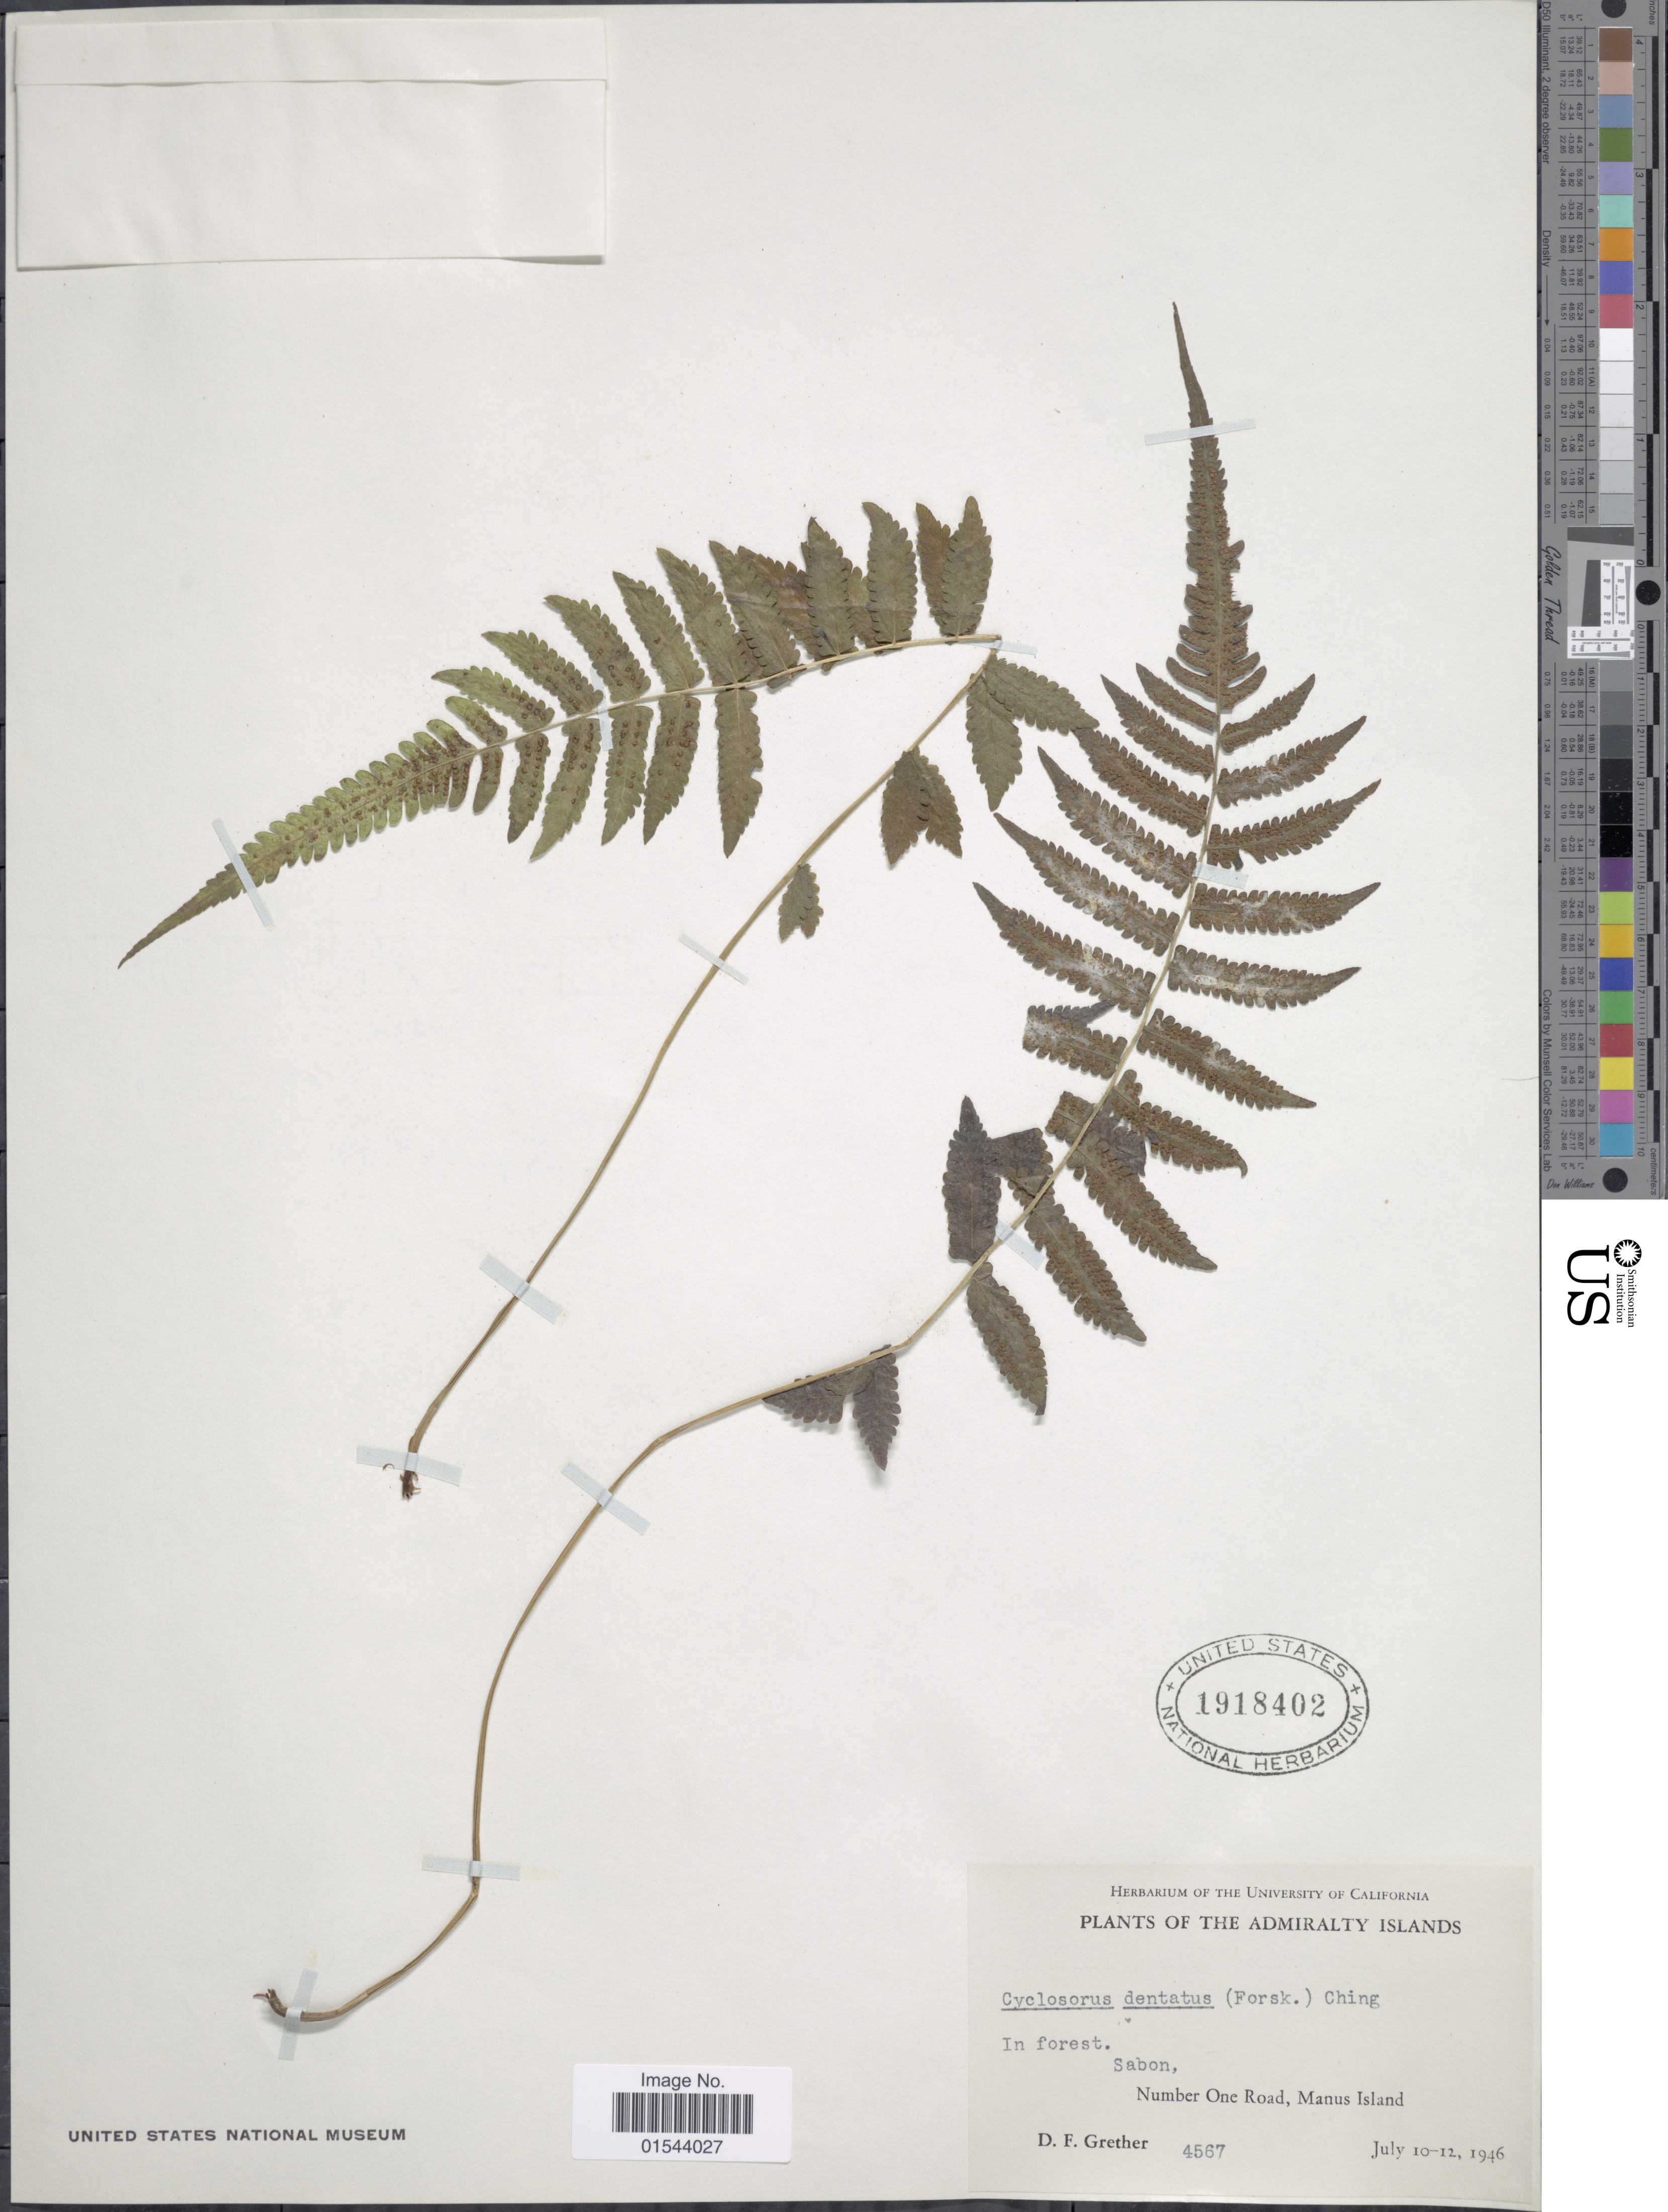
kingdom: Plantae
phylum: Tracheophyta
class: Polypodiopsida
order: Polypodiales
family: Thelypteridaceae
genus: Christella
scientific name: Christella dentata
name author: (Forssk.) Brownsey & Jermy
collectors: D. F. Grether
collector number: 4567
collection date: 1946-07-10/1946-07-12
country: Papua New Guinea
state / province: Manus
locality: The Admiralty Islands, In forest. Sabon, Number One Road, Manus Island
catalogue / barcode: US 1918402